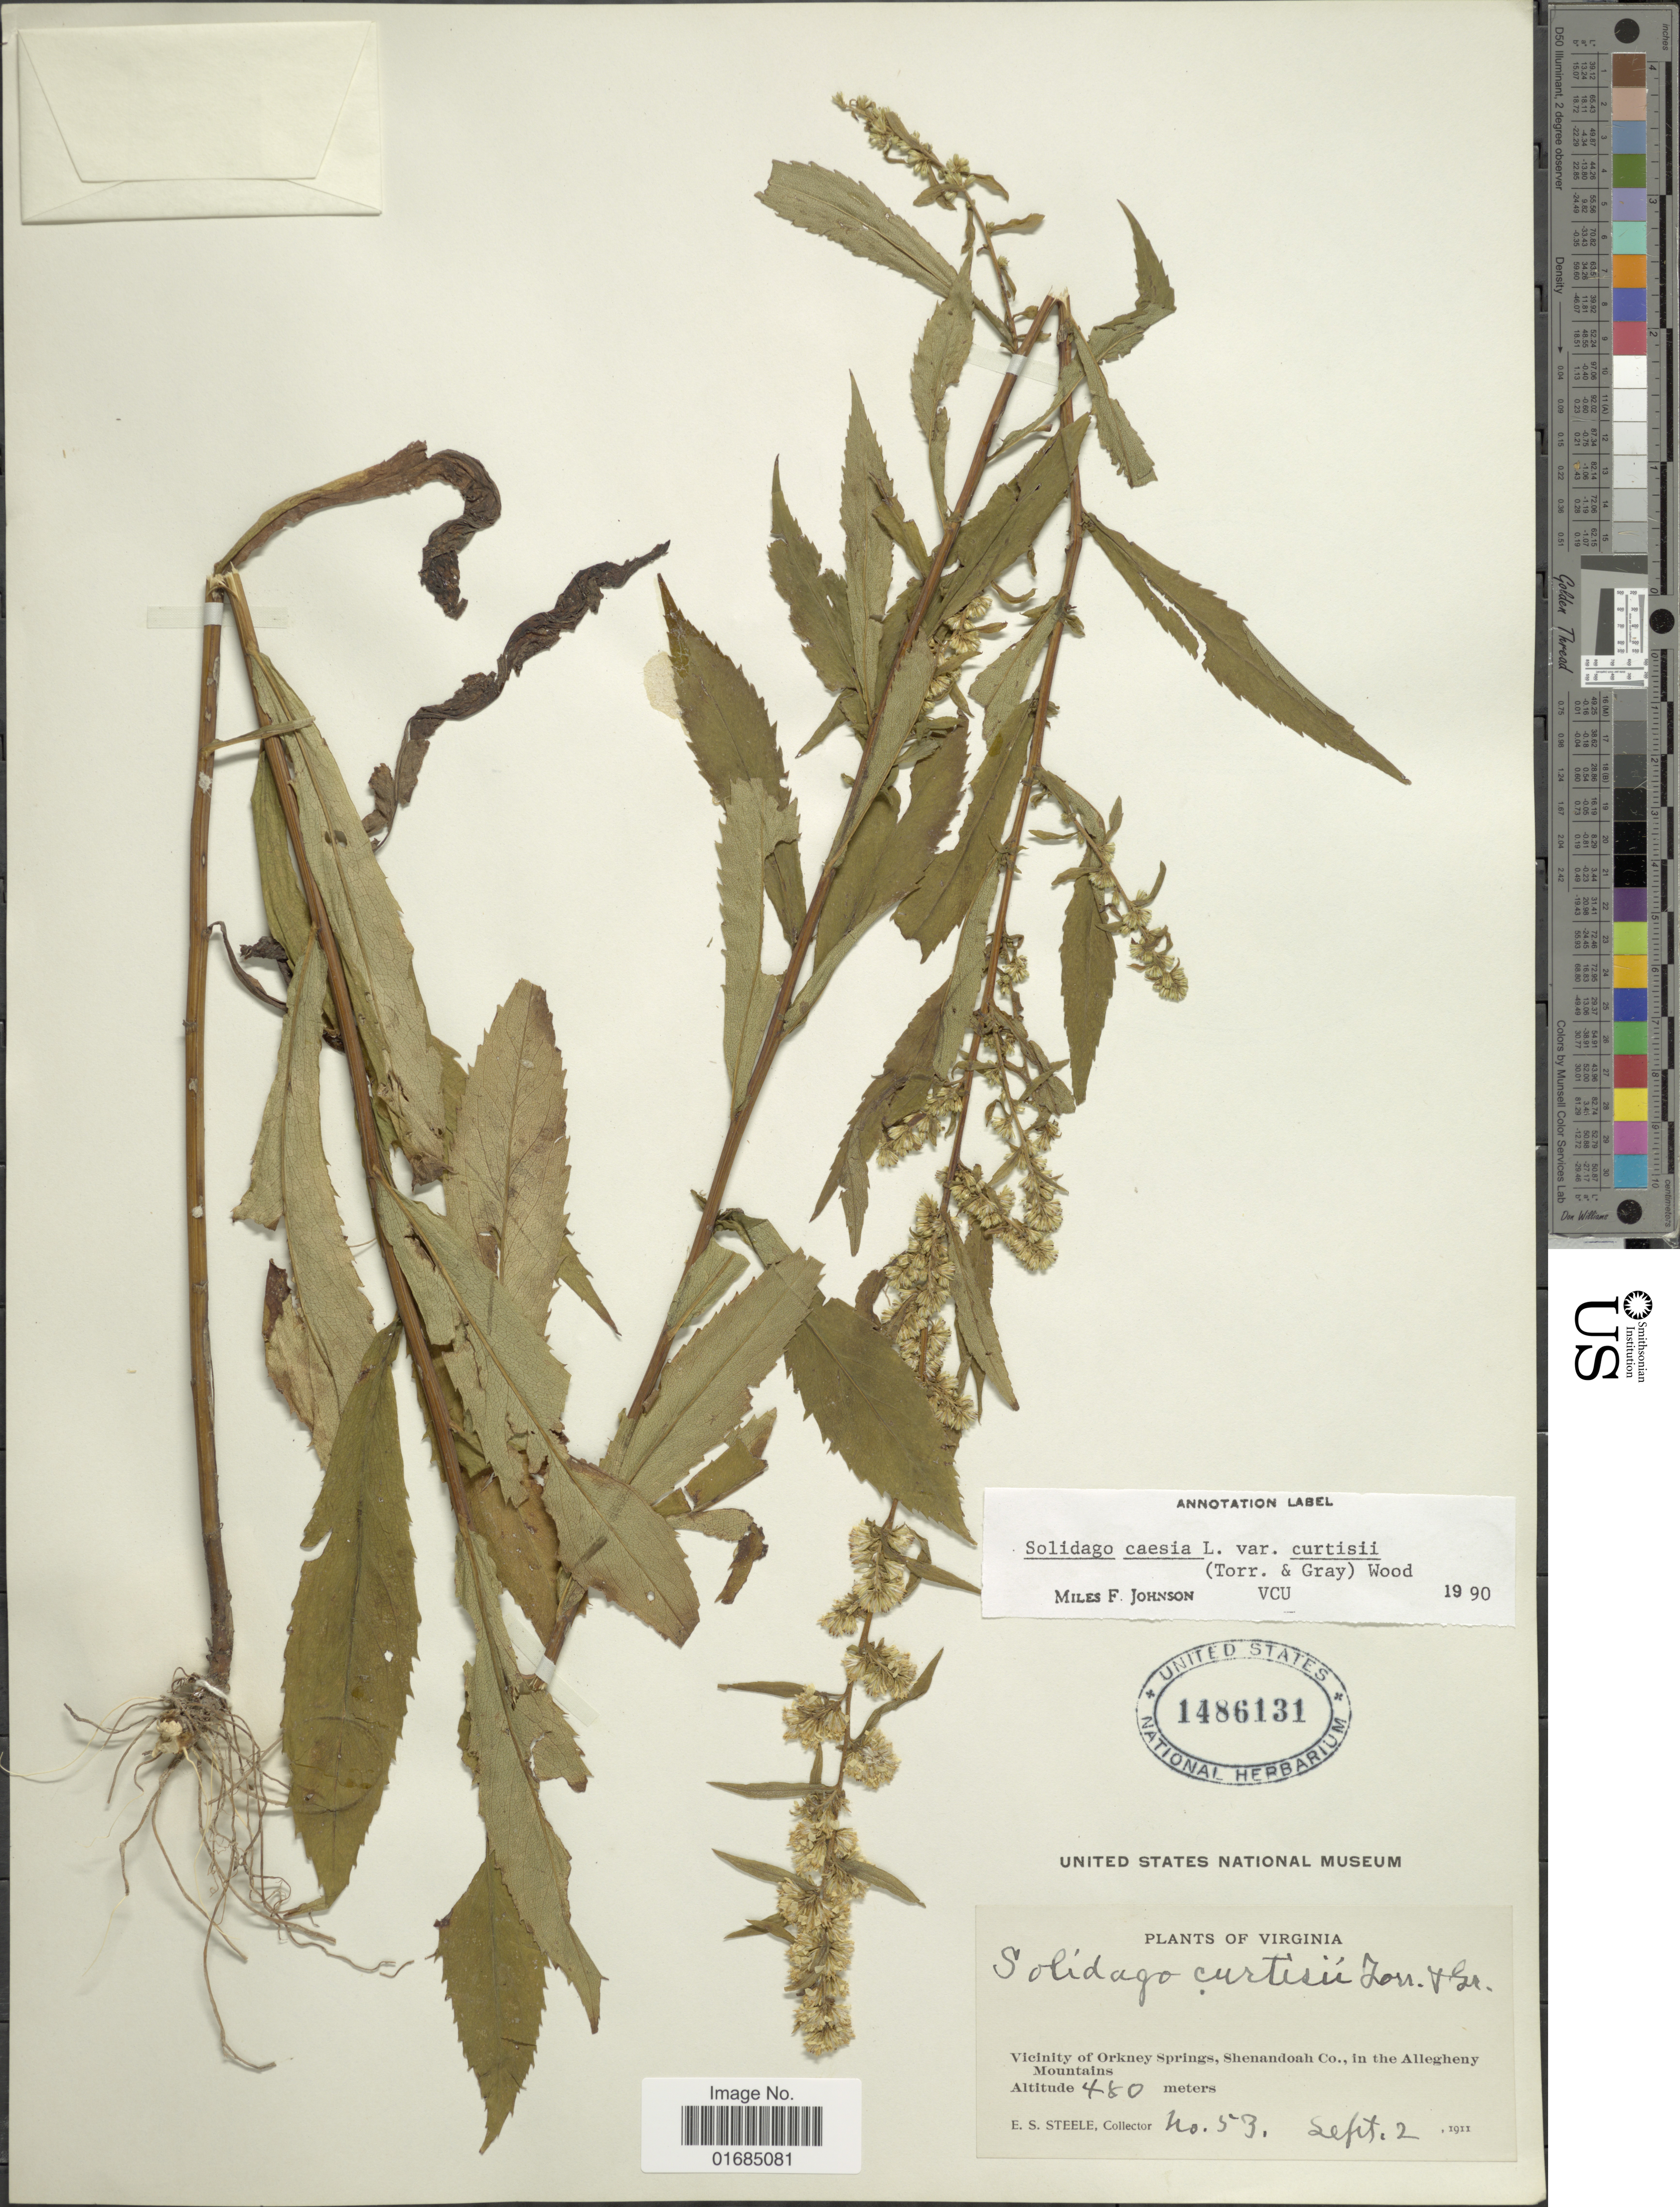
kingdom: Plantae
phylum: Tracheophyta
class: Magnoliopsida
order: Asterales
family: Asteraceae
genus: Solidago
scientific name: Solidago caesia var. curtisii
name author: (Torr. & A. Gray) C.E.S. Taylor & R.J. Taylor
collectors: E. Steele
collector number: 53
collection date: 1911-09-02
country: United States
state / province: Virginia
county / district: Shenandoah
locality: Vicinity of Orkney Springs, Shenandoah Co., in the Allegheny Mountains.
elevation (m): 480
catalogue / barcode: US 1486131